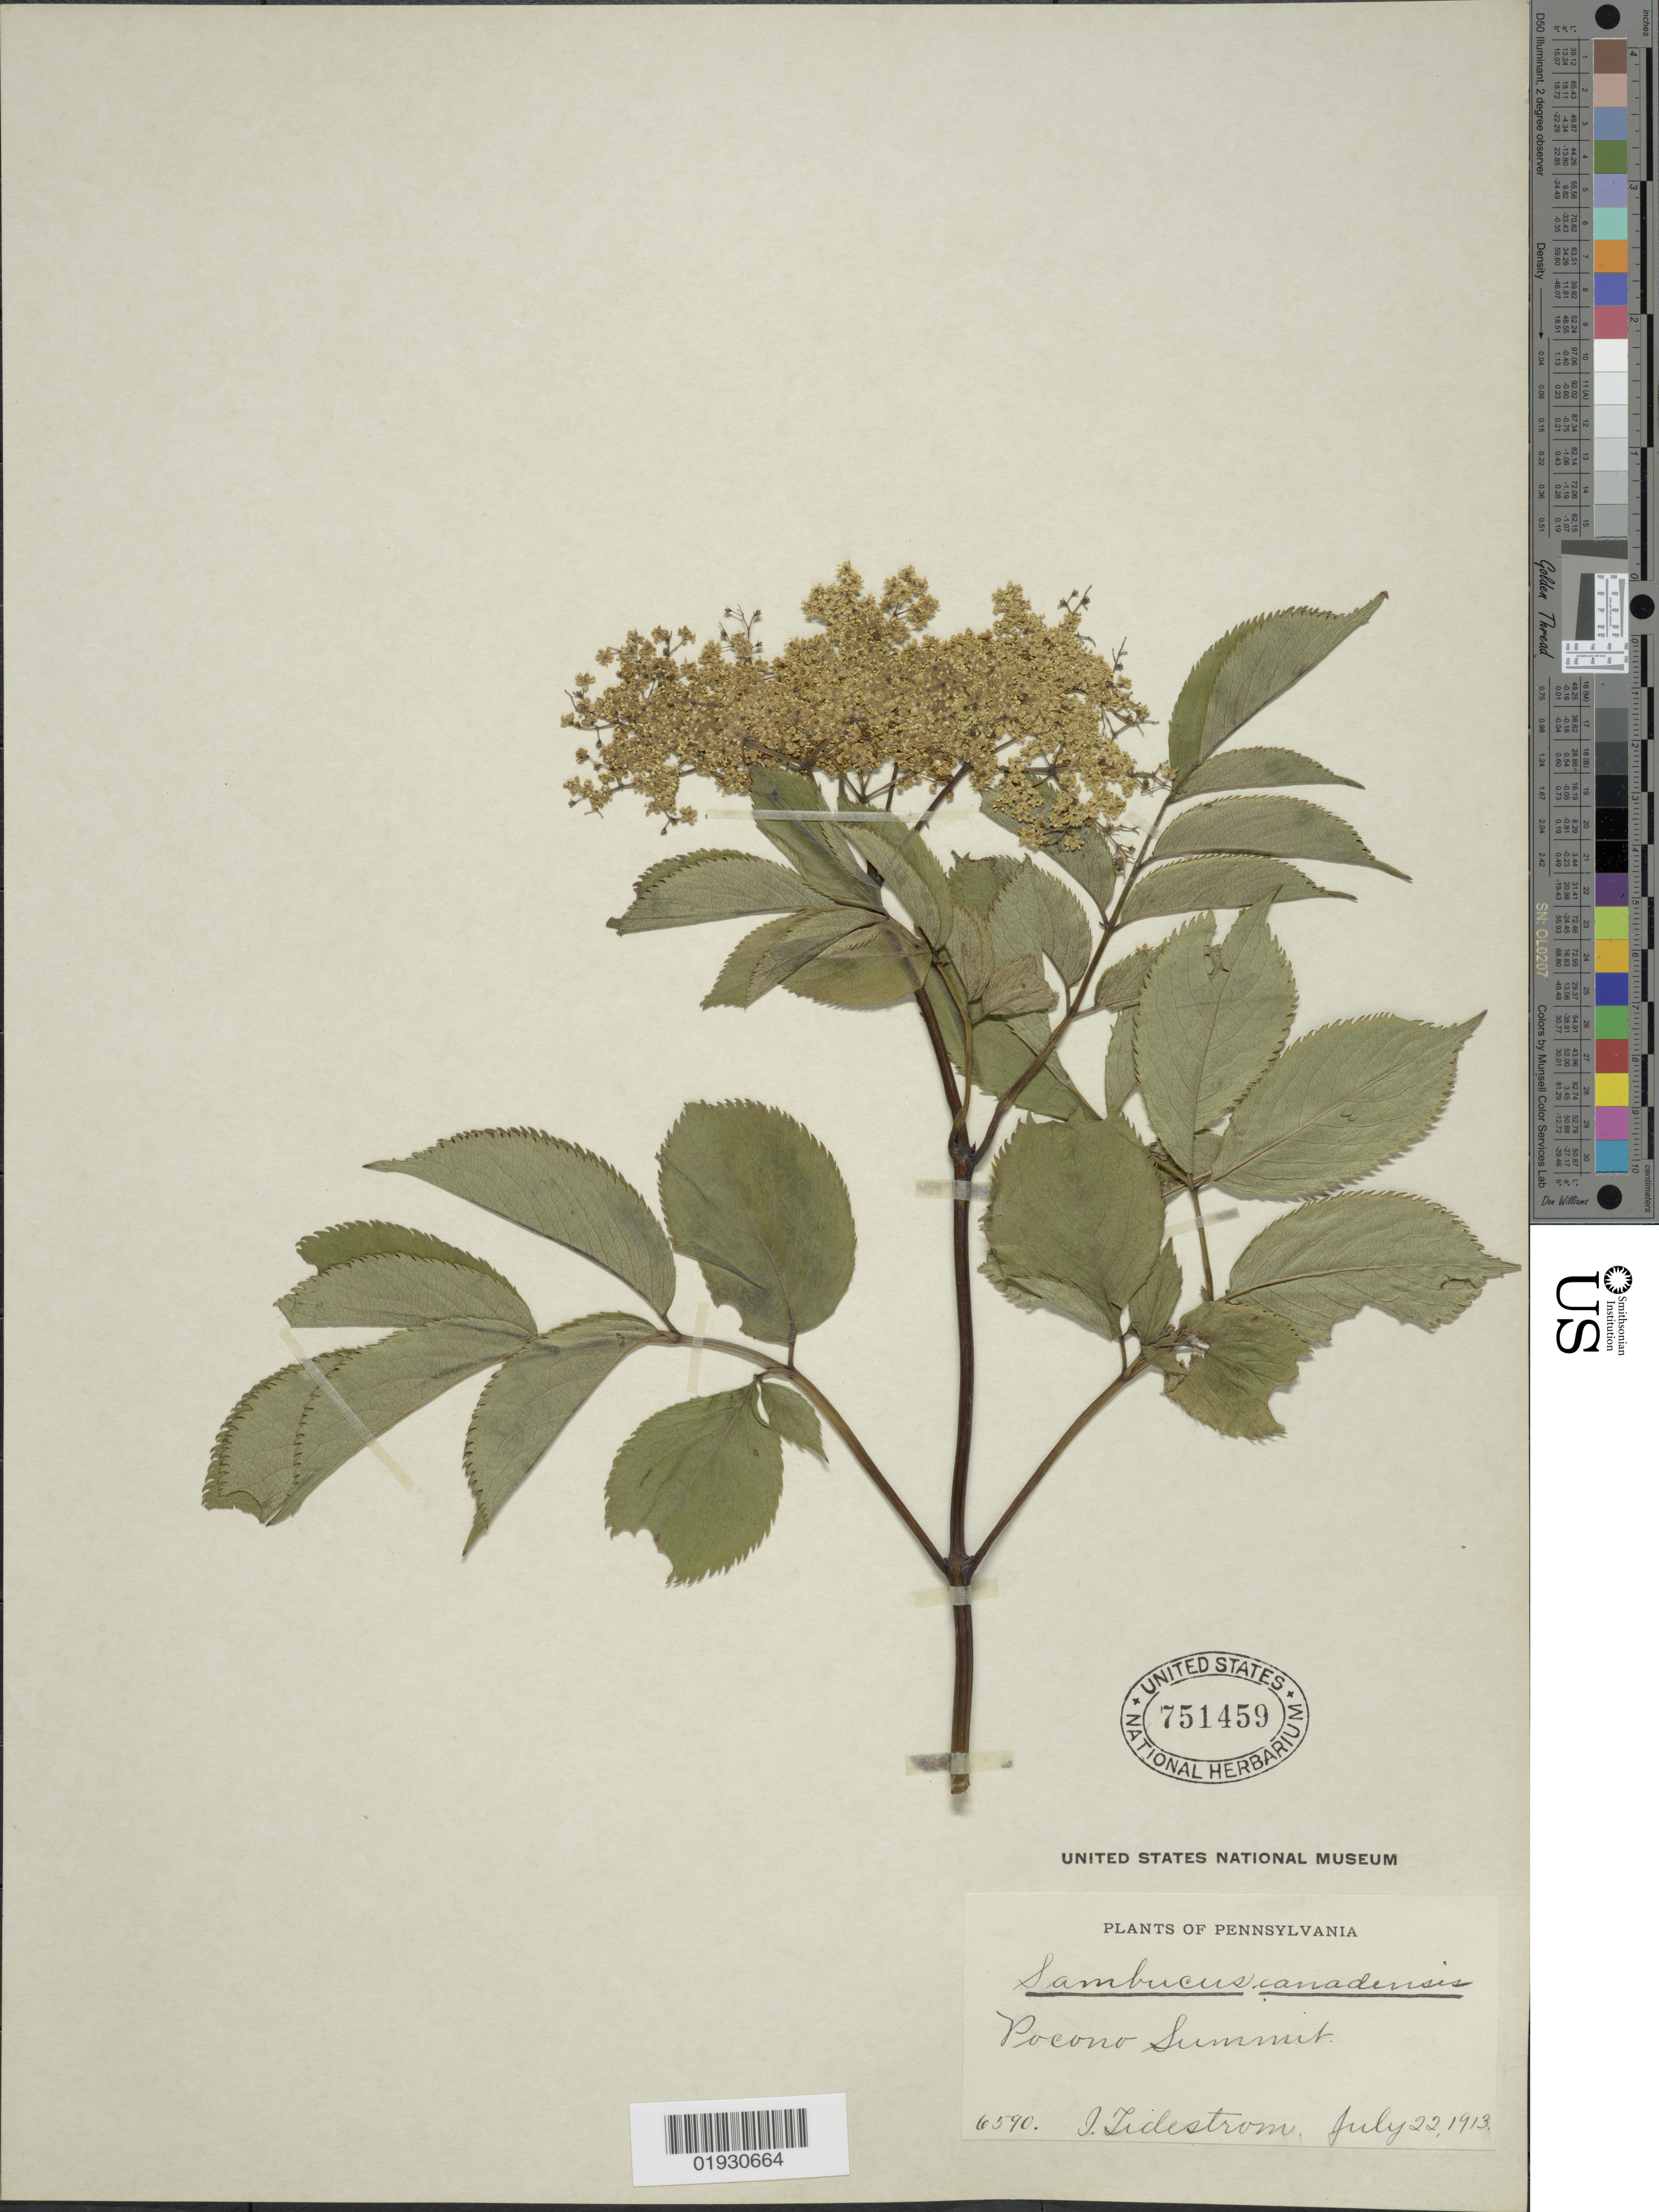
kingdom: Plantae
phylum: Tracheophyta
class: Magnoliopsida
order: Dipsacales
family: Viburnaceae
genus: Sambucus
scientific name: Sambucus canadensis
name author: L.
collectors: I. F. Tidestrom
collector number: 6590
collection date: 1913-07-22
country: United States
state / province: Pennsylvania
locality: Pocono Summit.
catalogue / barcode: US 751459